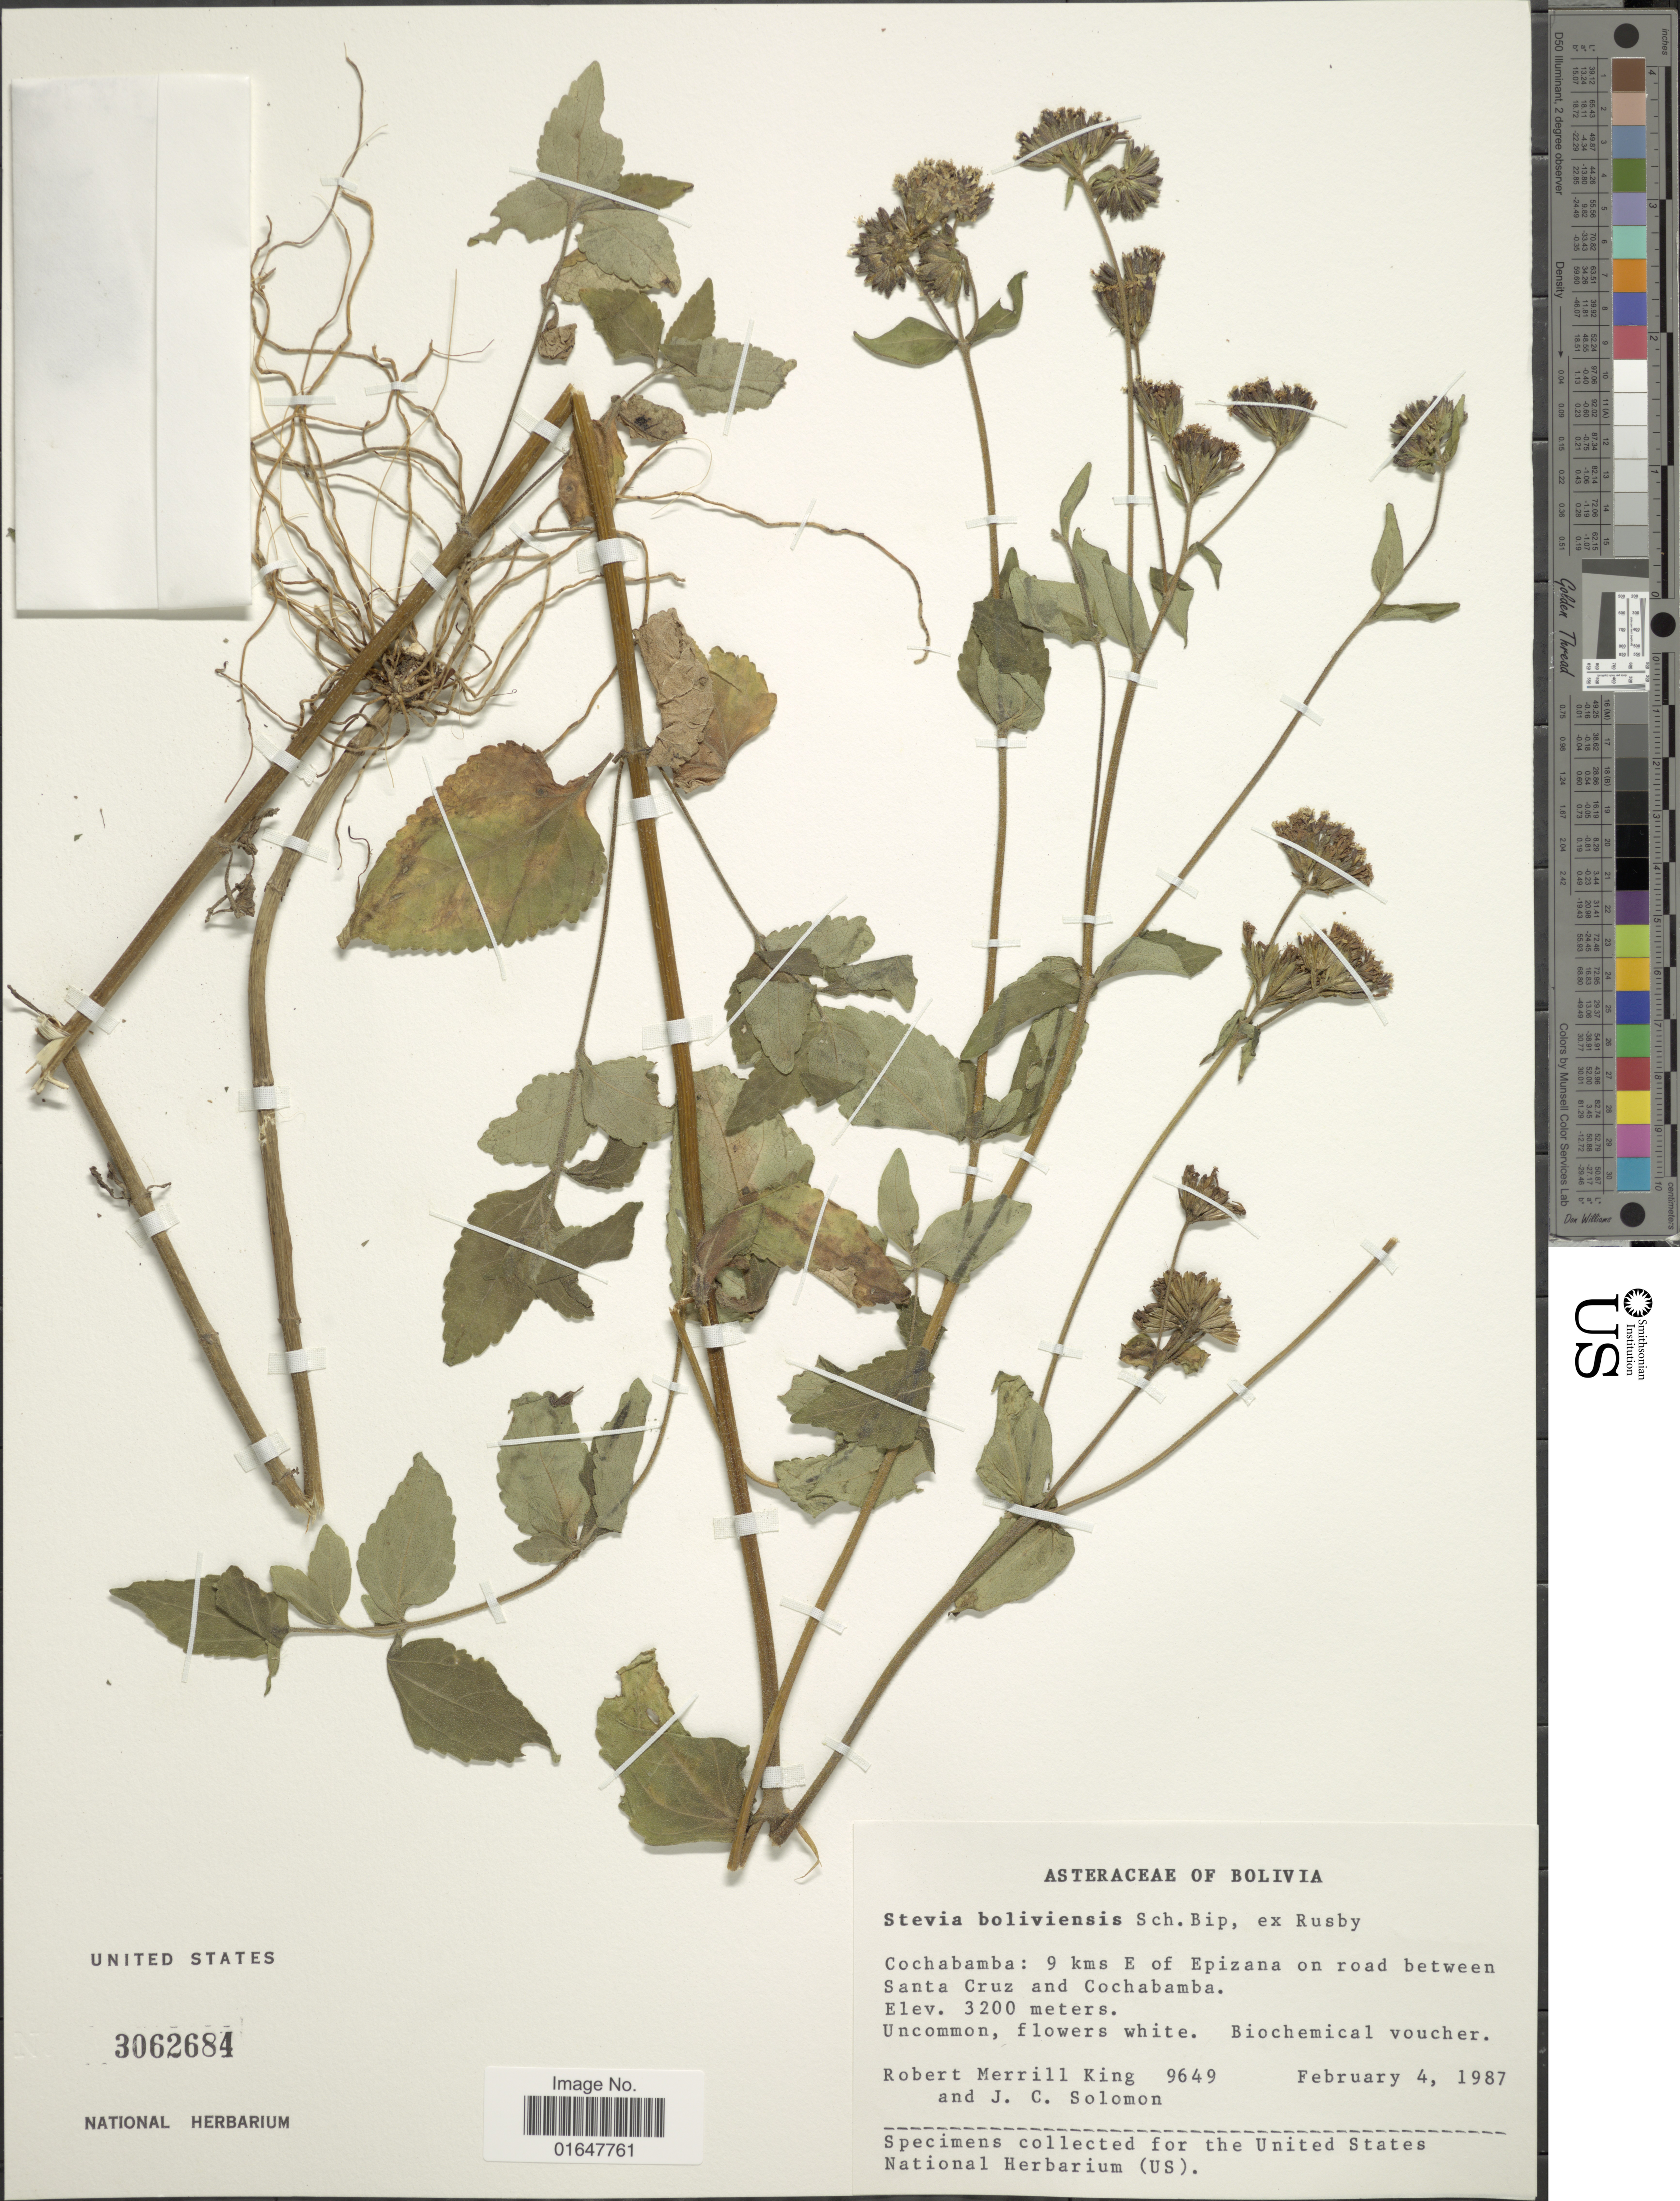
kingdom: Plantae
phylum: Tracheophyta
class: Magnoliopsida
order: Asterales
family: Asteraceae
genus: Stevia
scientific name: Stevia boliviensis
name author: Sch. Bip. ex Rusby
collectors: R. M. King & J. C. Solomon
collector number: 9649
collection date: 1987-02-04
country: Bolivia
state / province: Cochabamba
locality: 9 kms E of Epizana on road between Santa Cruz and Cochabamba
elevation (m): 3200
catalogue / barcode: US 3062684